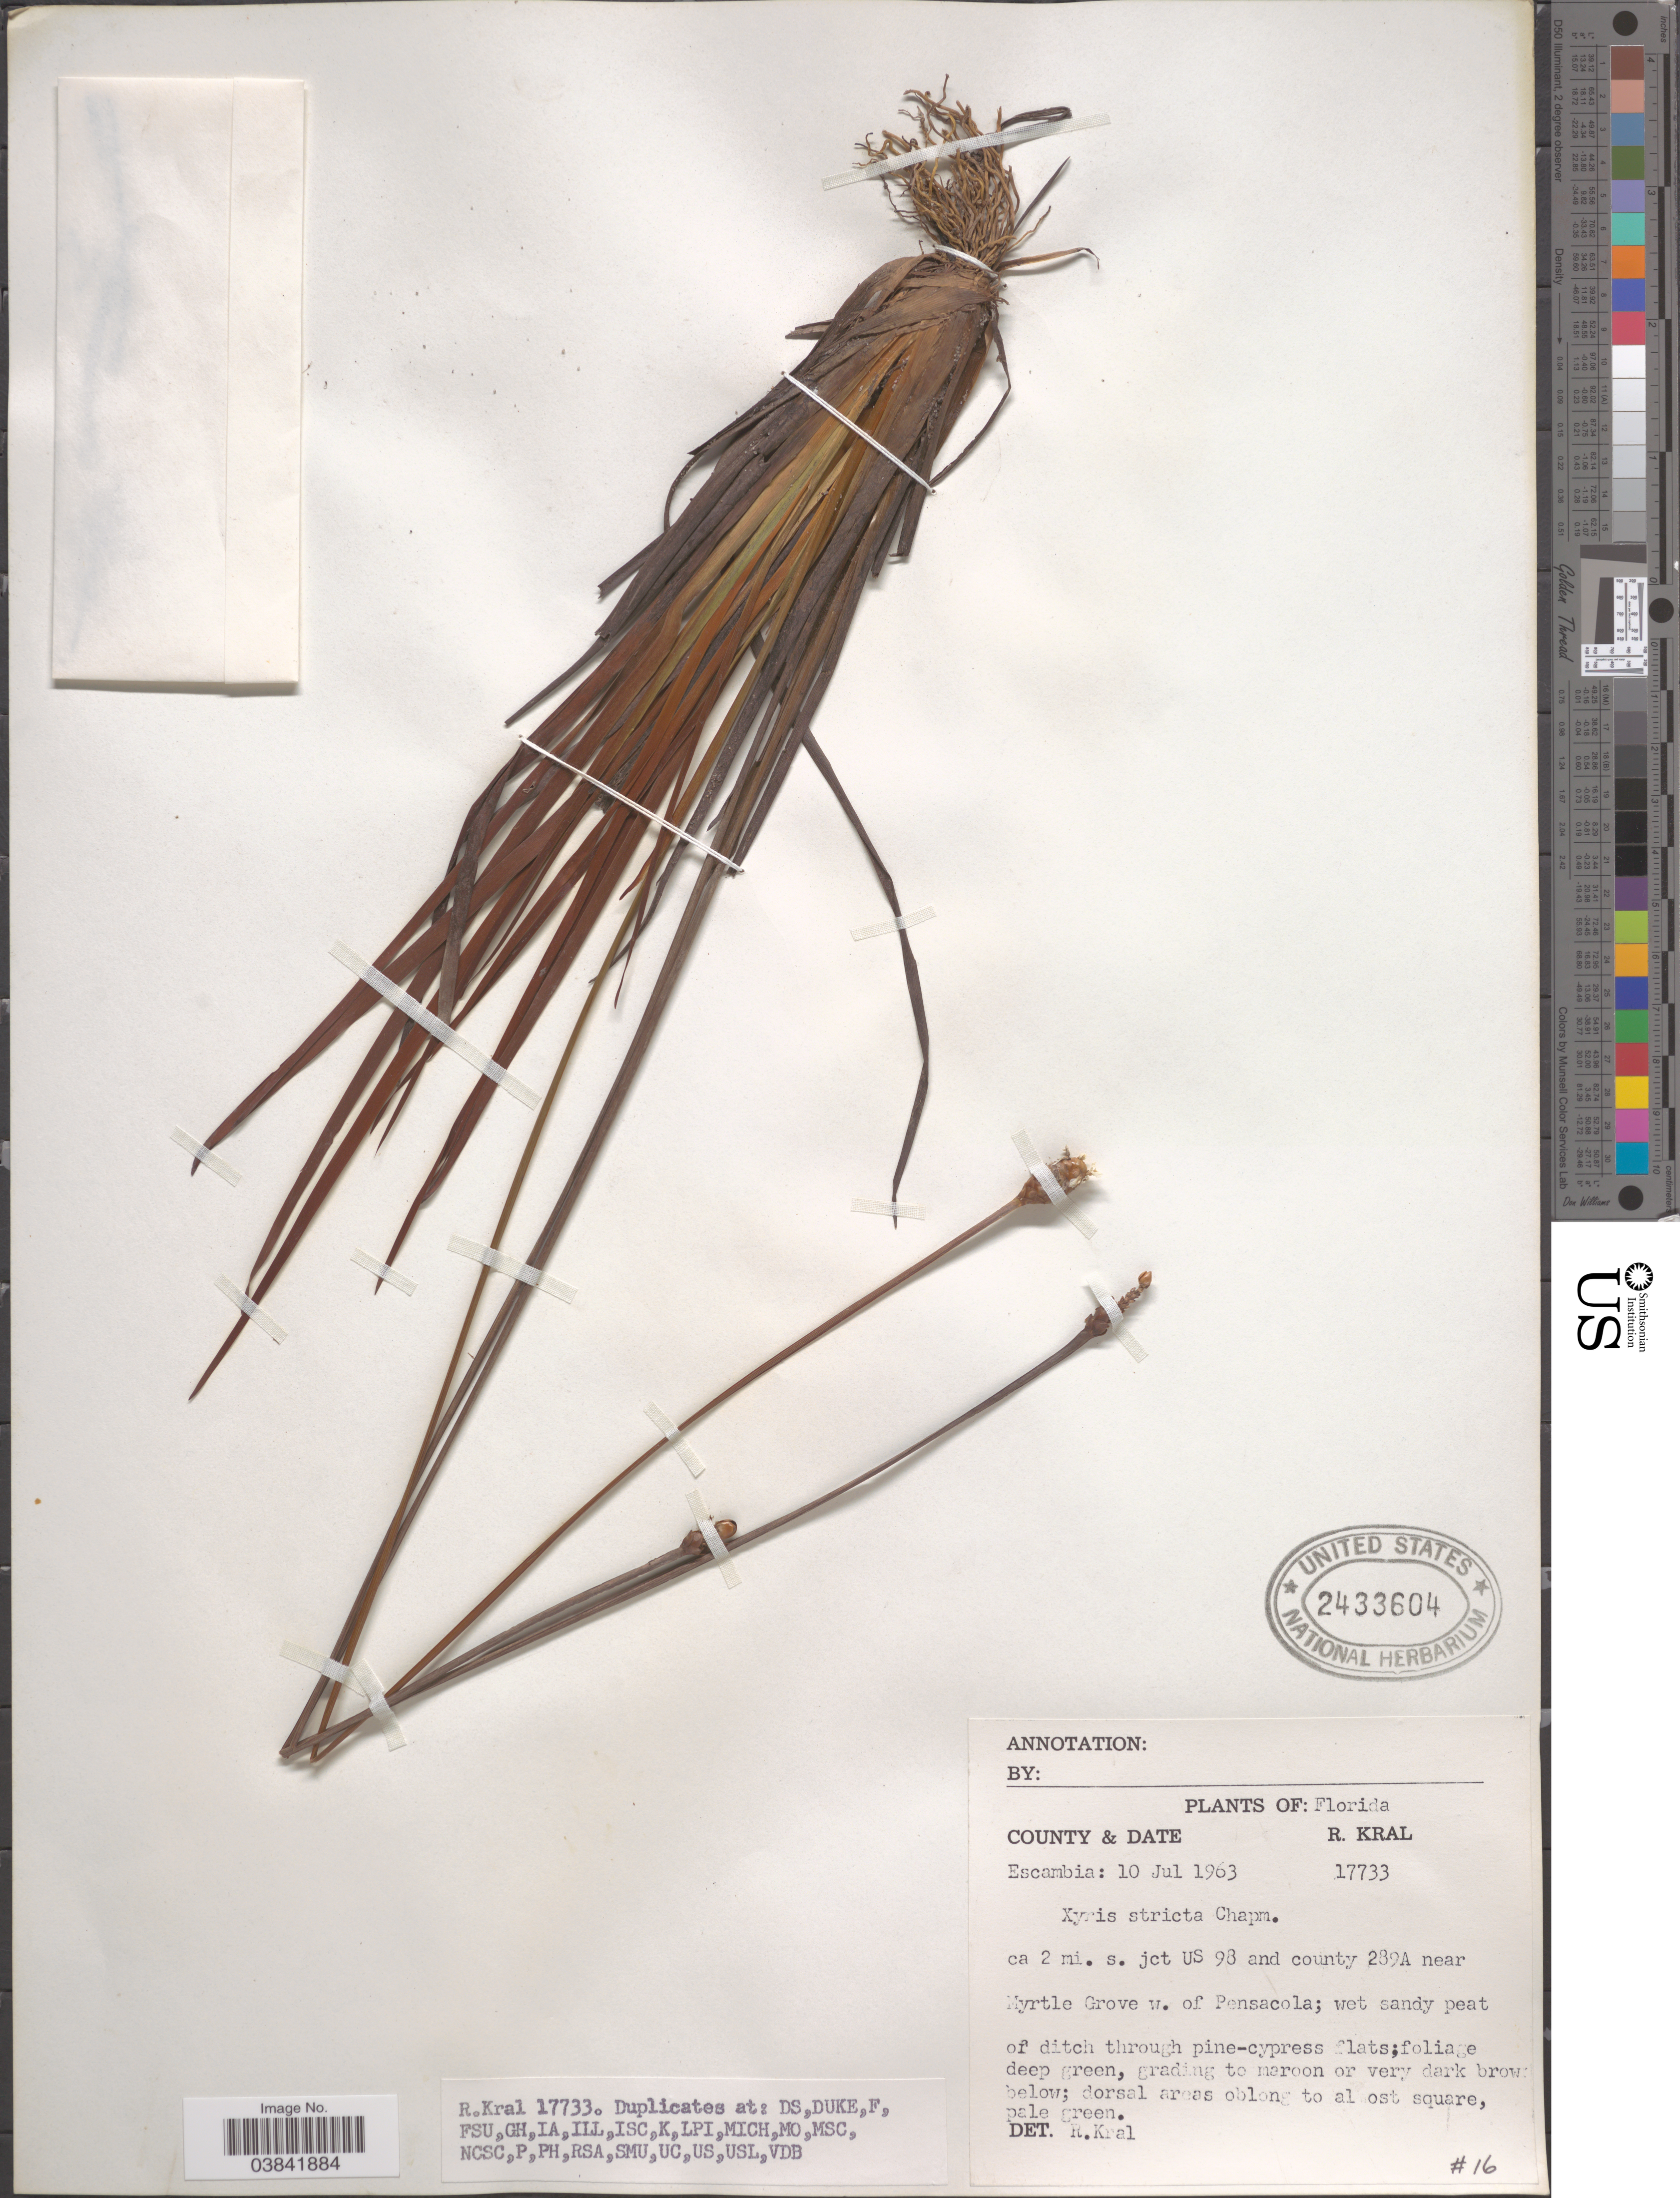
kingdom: Plantae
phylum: Tracheophyta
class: Liliopsida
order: Poales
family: Xyridaceae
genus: Xyris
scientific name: Xyris stricta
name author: Chapm.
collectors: R. Kral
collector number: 17733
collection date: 1963-07-10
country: United States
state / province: Florida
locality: County Escambia: ca 2 mi. s. jct US 98 and county 289A near Myrtle Grove w. of Pensacola.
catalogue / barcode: US 2433604